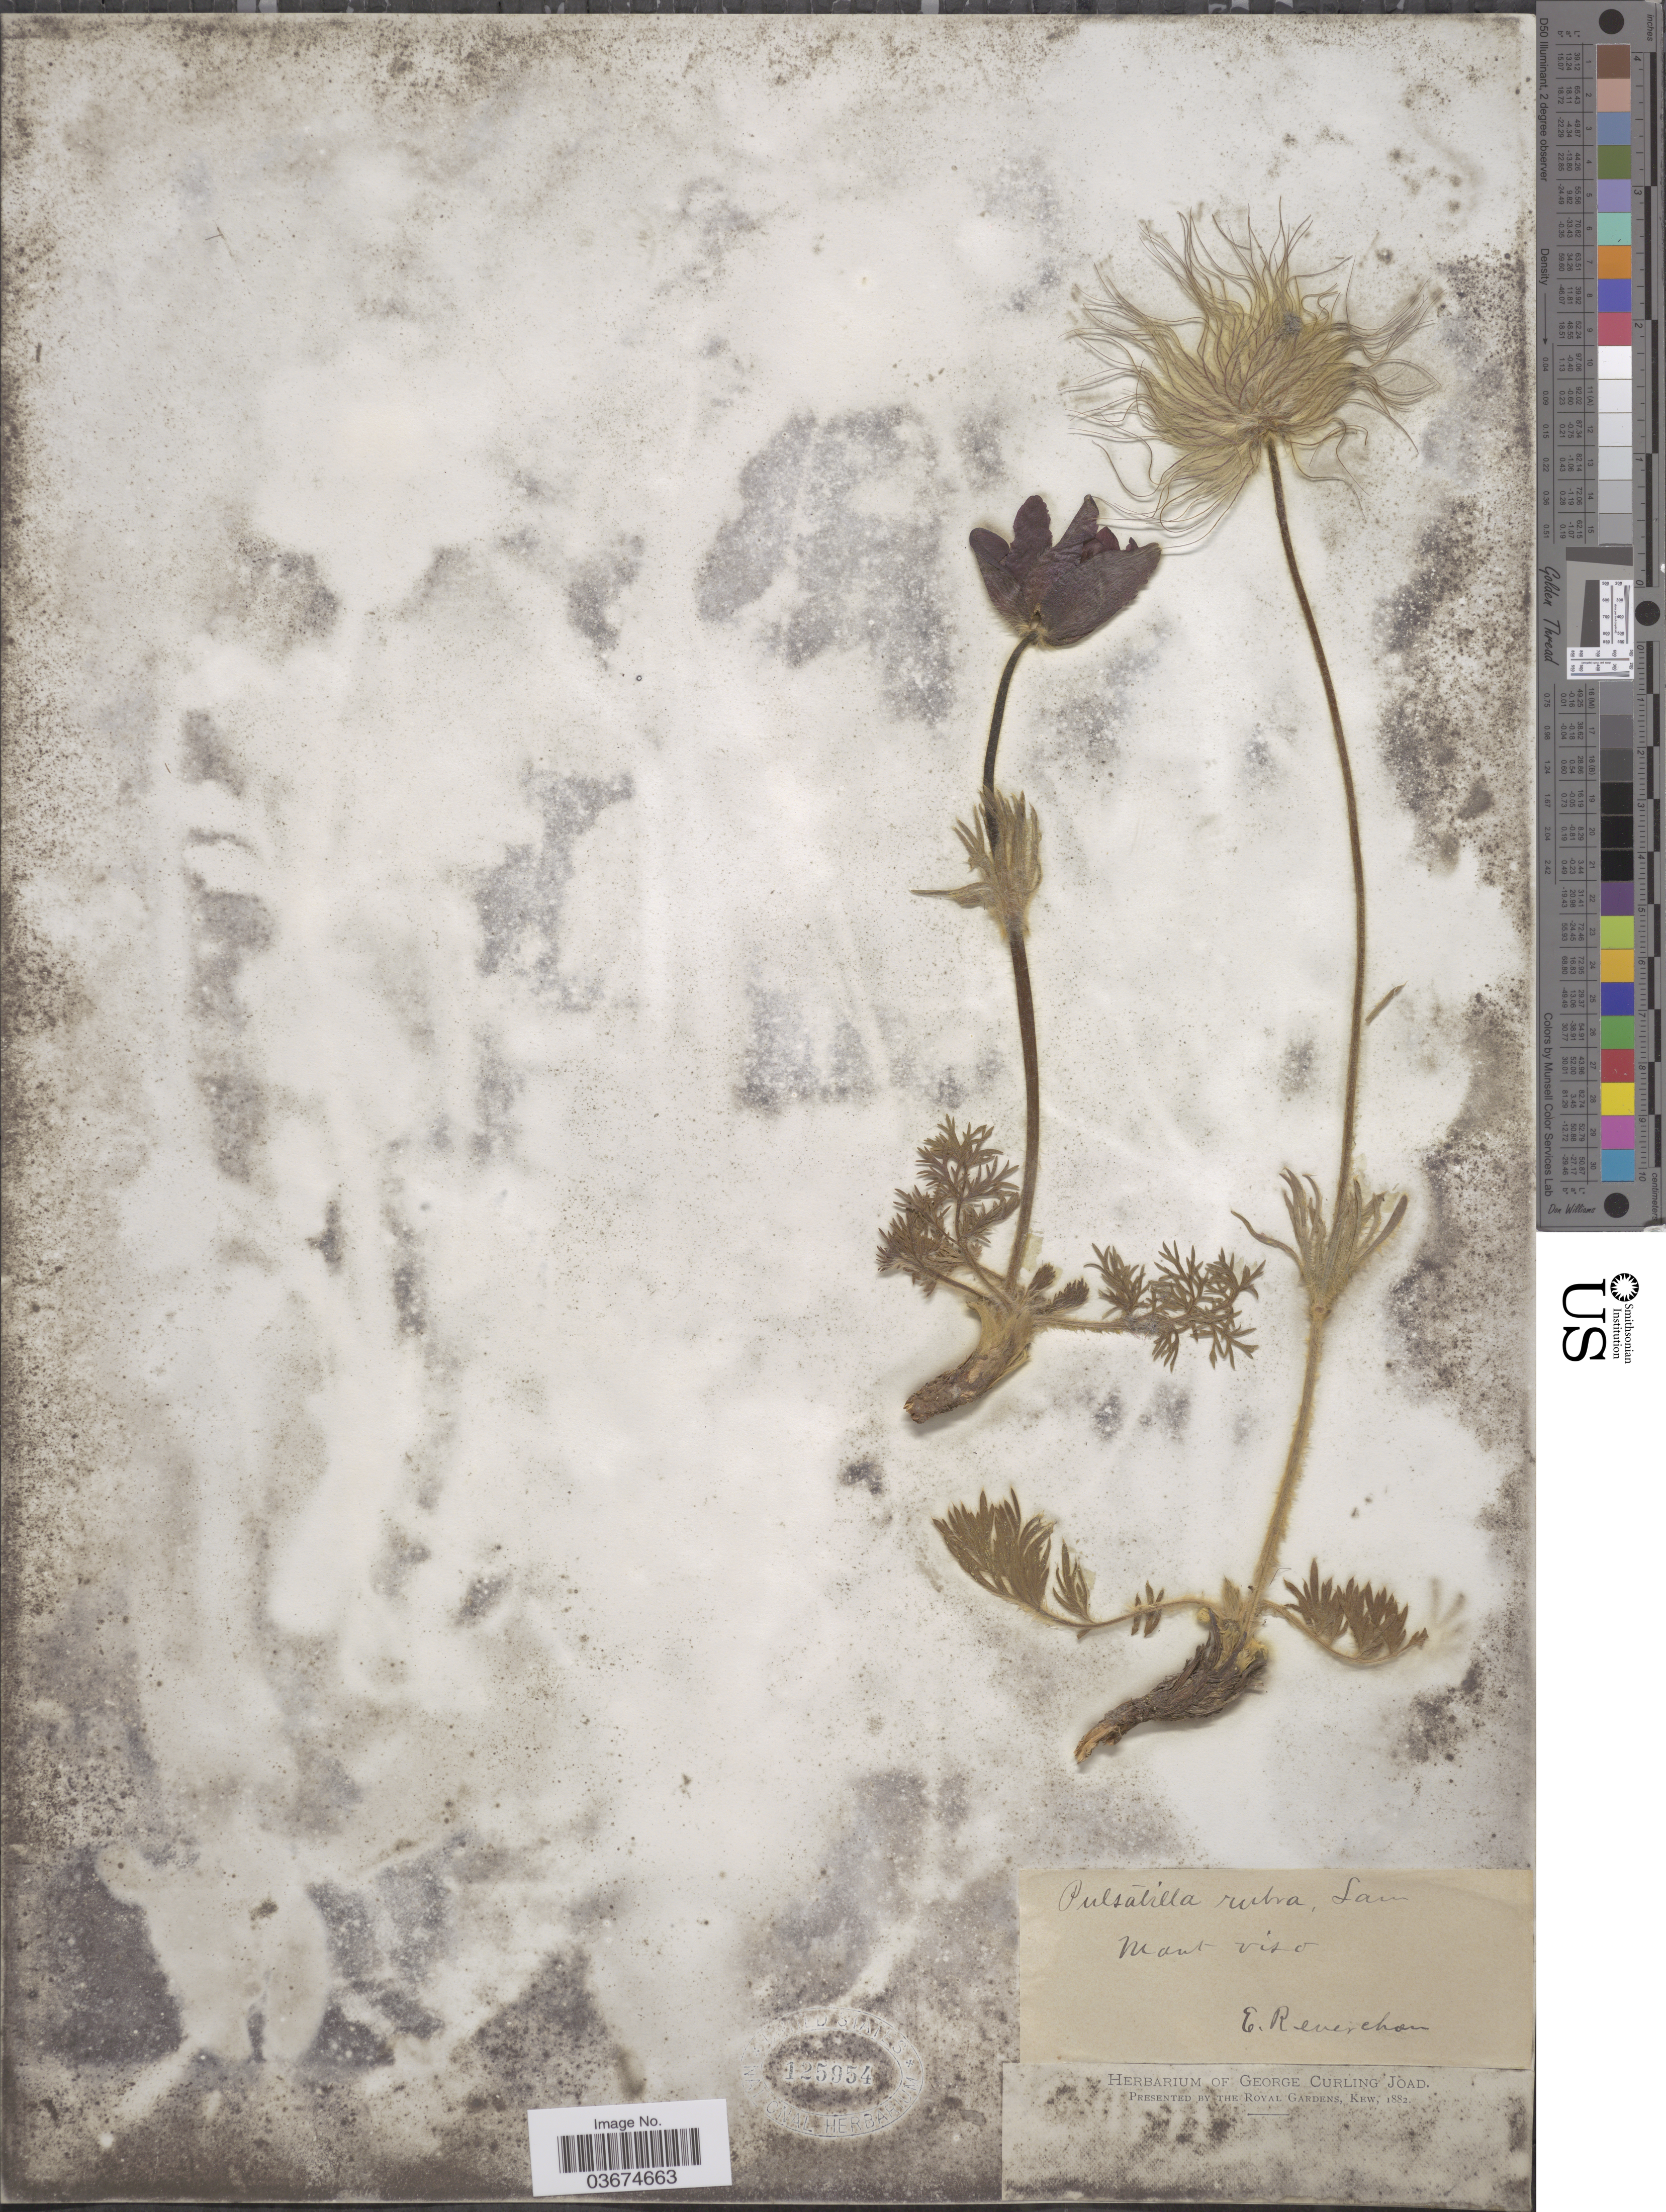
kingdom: Plantae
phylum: Tracheophyta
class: Magnoliopsida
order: Ranunculales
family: Ranunculaceae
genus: Pulsatilla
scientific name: Pulsatilla rubra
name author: (Lam.) Delarbre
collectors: E. Reverchon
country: Italy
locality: Mont viso.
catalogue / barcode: US 125954